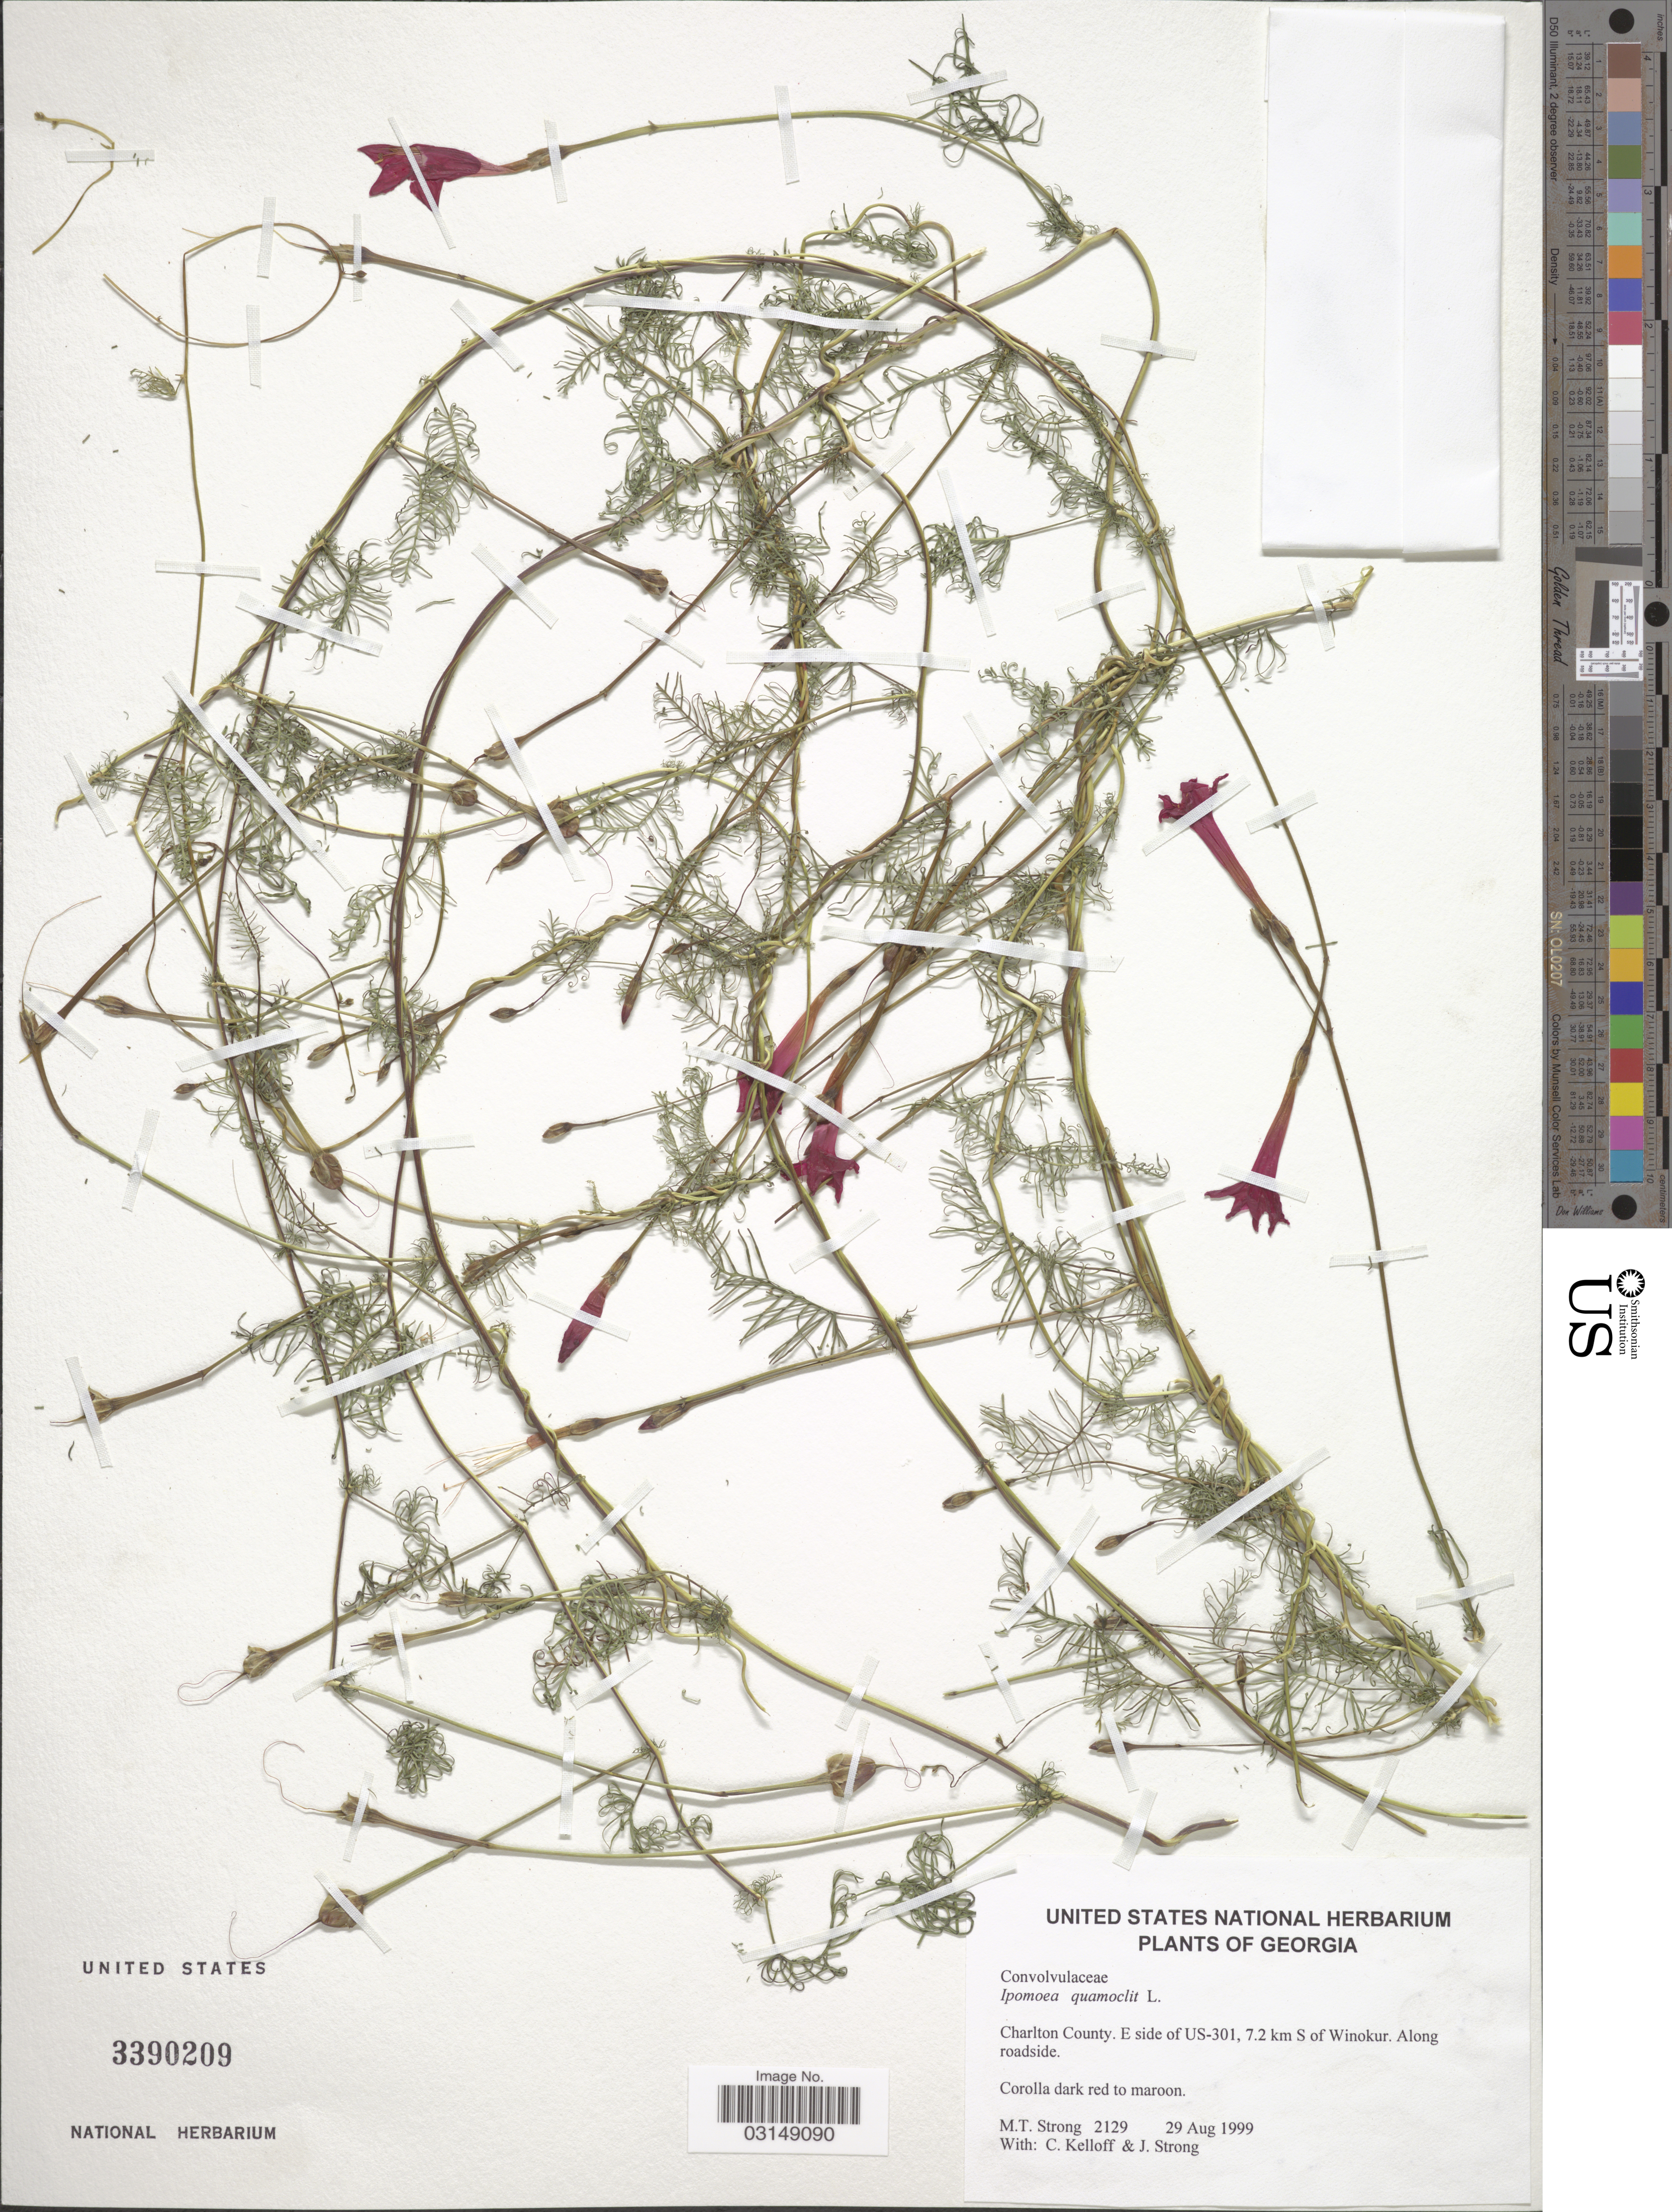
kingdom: Plantae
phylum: Tracheophyta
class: Magnoliopsida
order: Solanales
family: Convolvulaceae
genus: Ipomoea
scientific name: Ipomoea quamoclit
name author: L.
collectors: M. T. Strong, C. L. Kelloff & J. Strong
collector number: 2129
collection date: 1999-08-29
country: United States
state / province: Georgia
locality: Charlton County. E side of US-301, 7.2 km S of Winokur. Along roadside.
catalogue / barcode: US 3390209